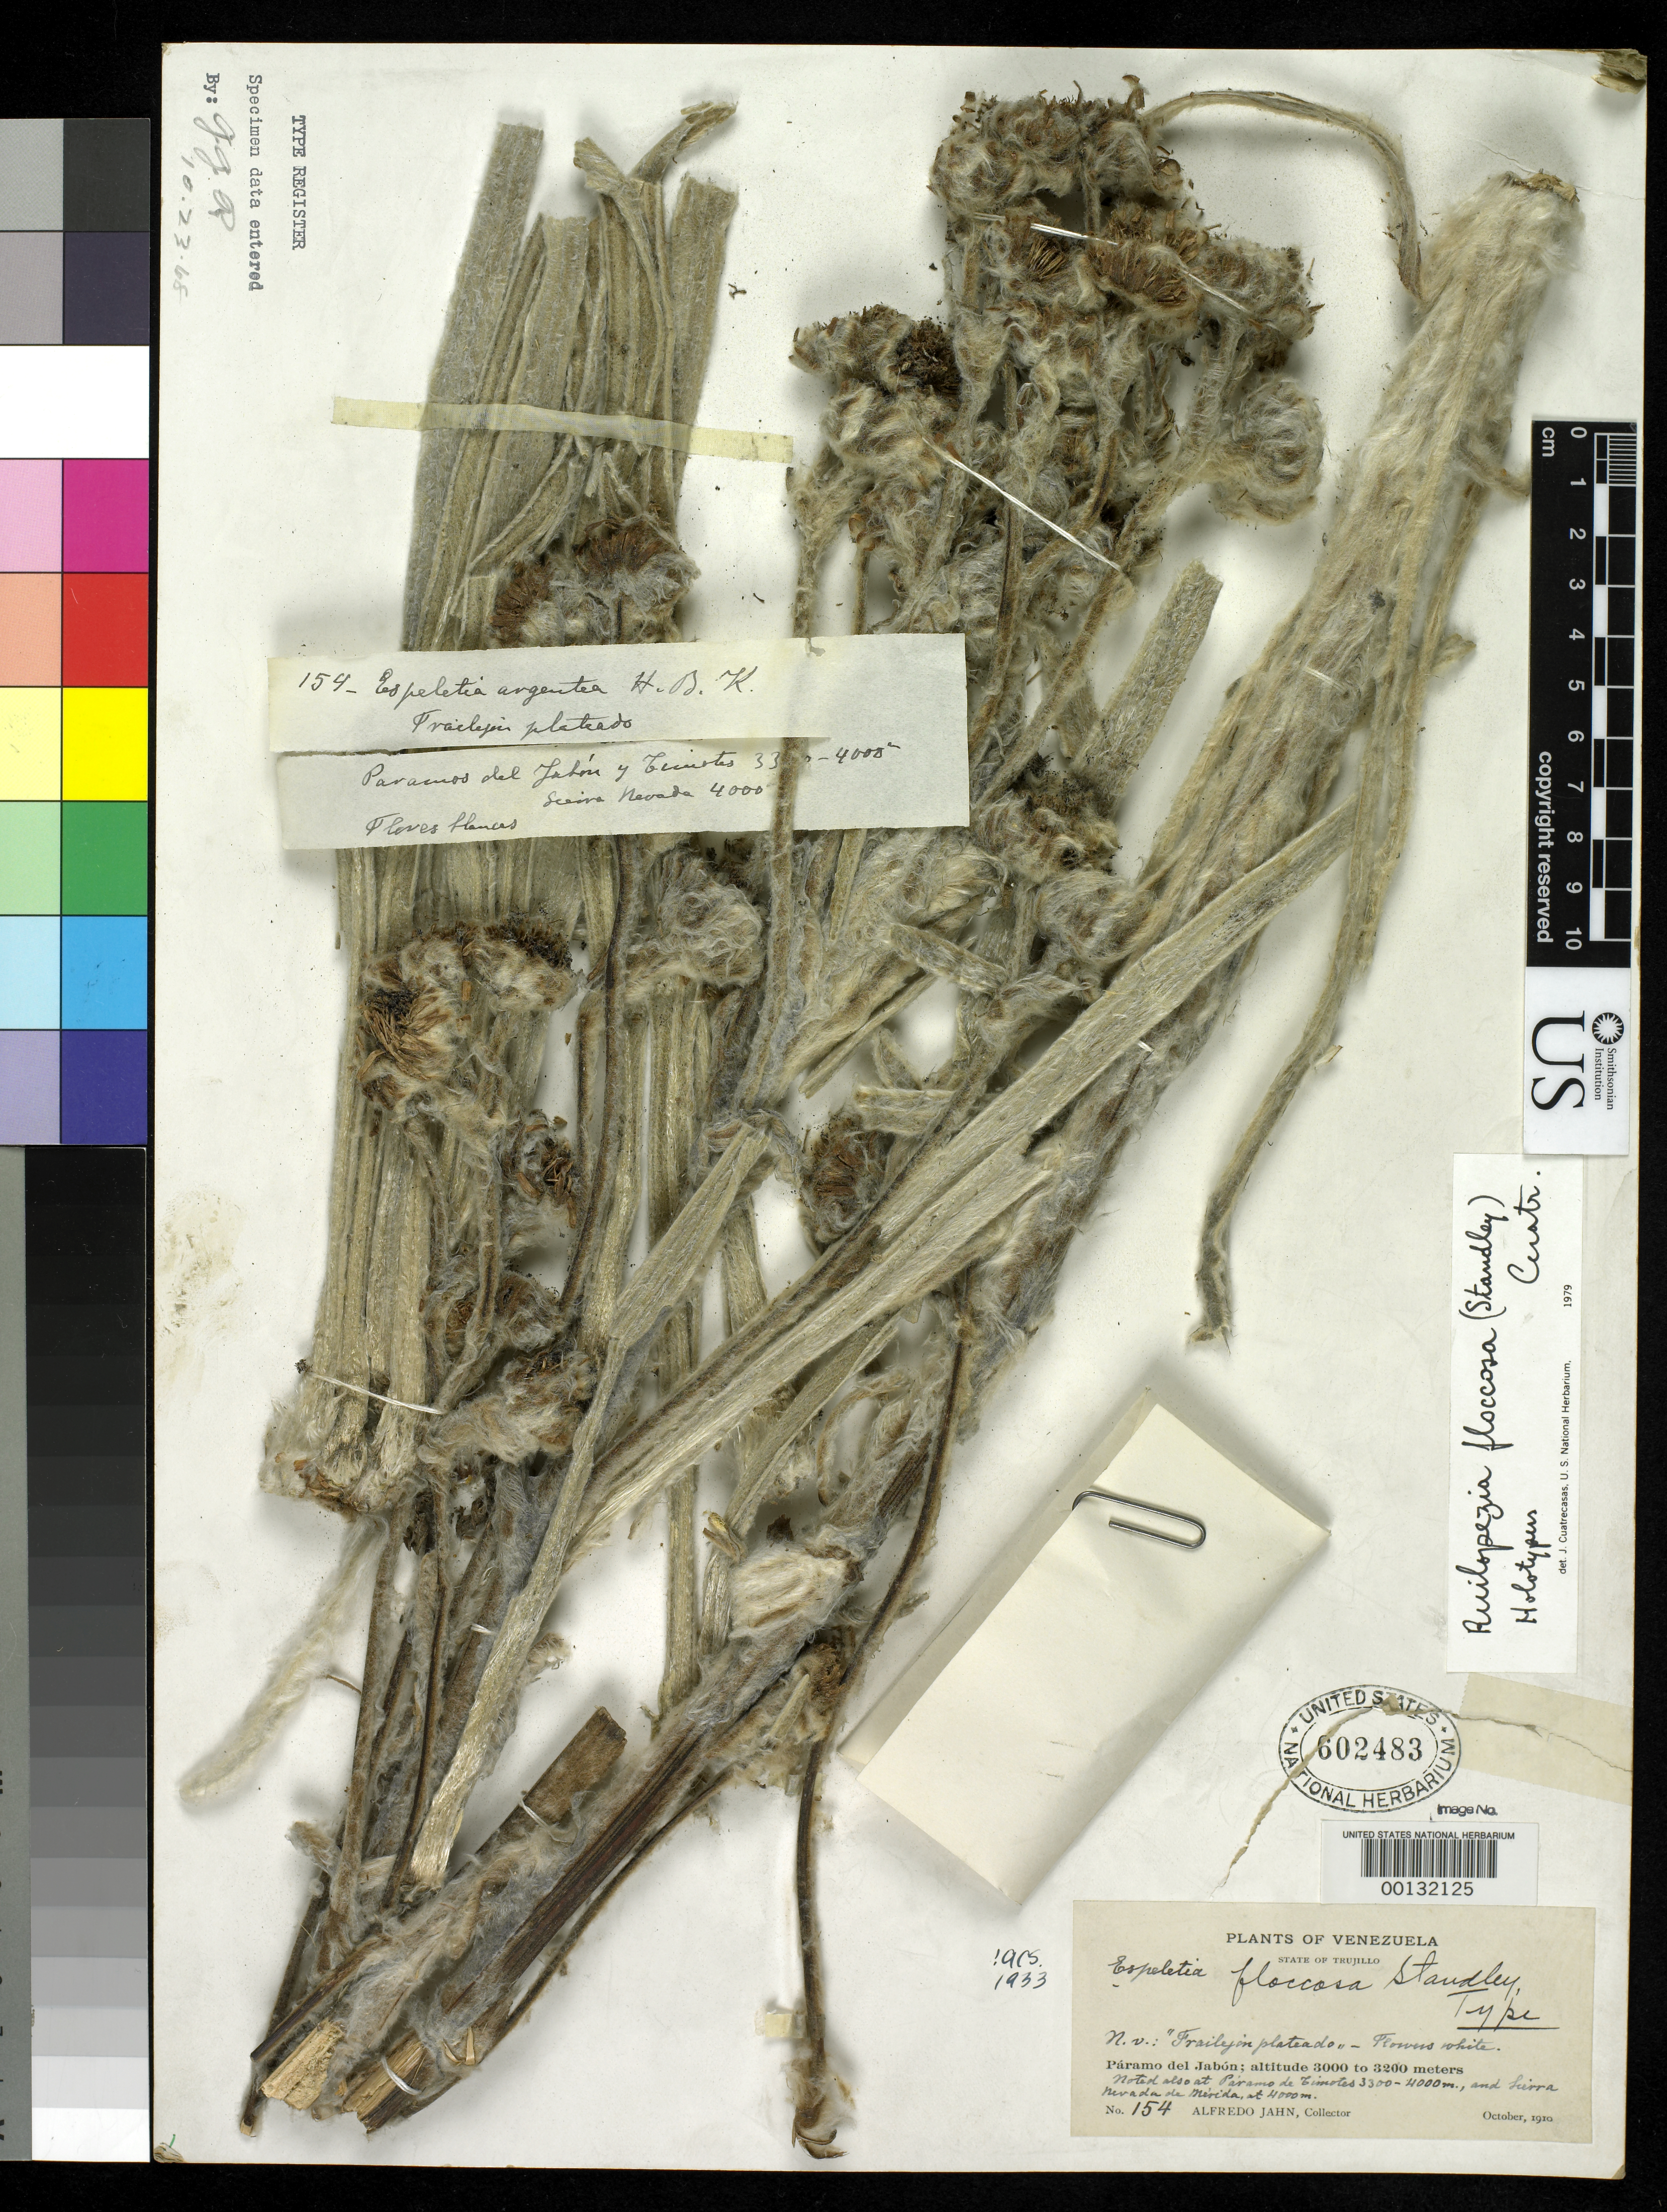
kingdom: Plantae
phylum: Tracheophyta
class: Magnoliopsida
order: Asterales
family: Asteraceae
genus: Espeletia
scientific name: Espeletia floccosa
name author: Standl.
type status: Holotype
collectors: A. Jahn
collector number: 154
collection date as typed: Oct 1910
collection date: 1910-10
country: Venezuela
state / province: Trujillo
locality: Páramo del Jabon.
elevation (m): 3000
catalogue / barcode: US 602483